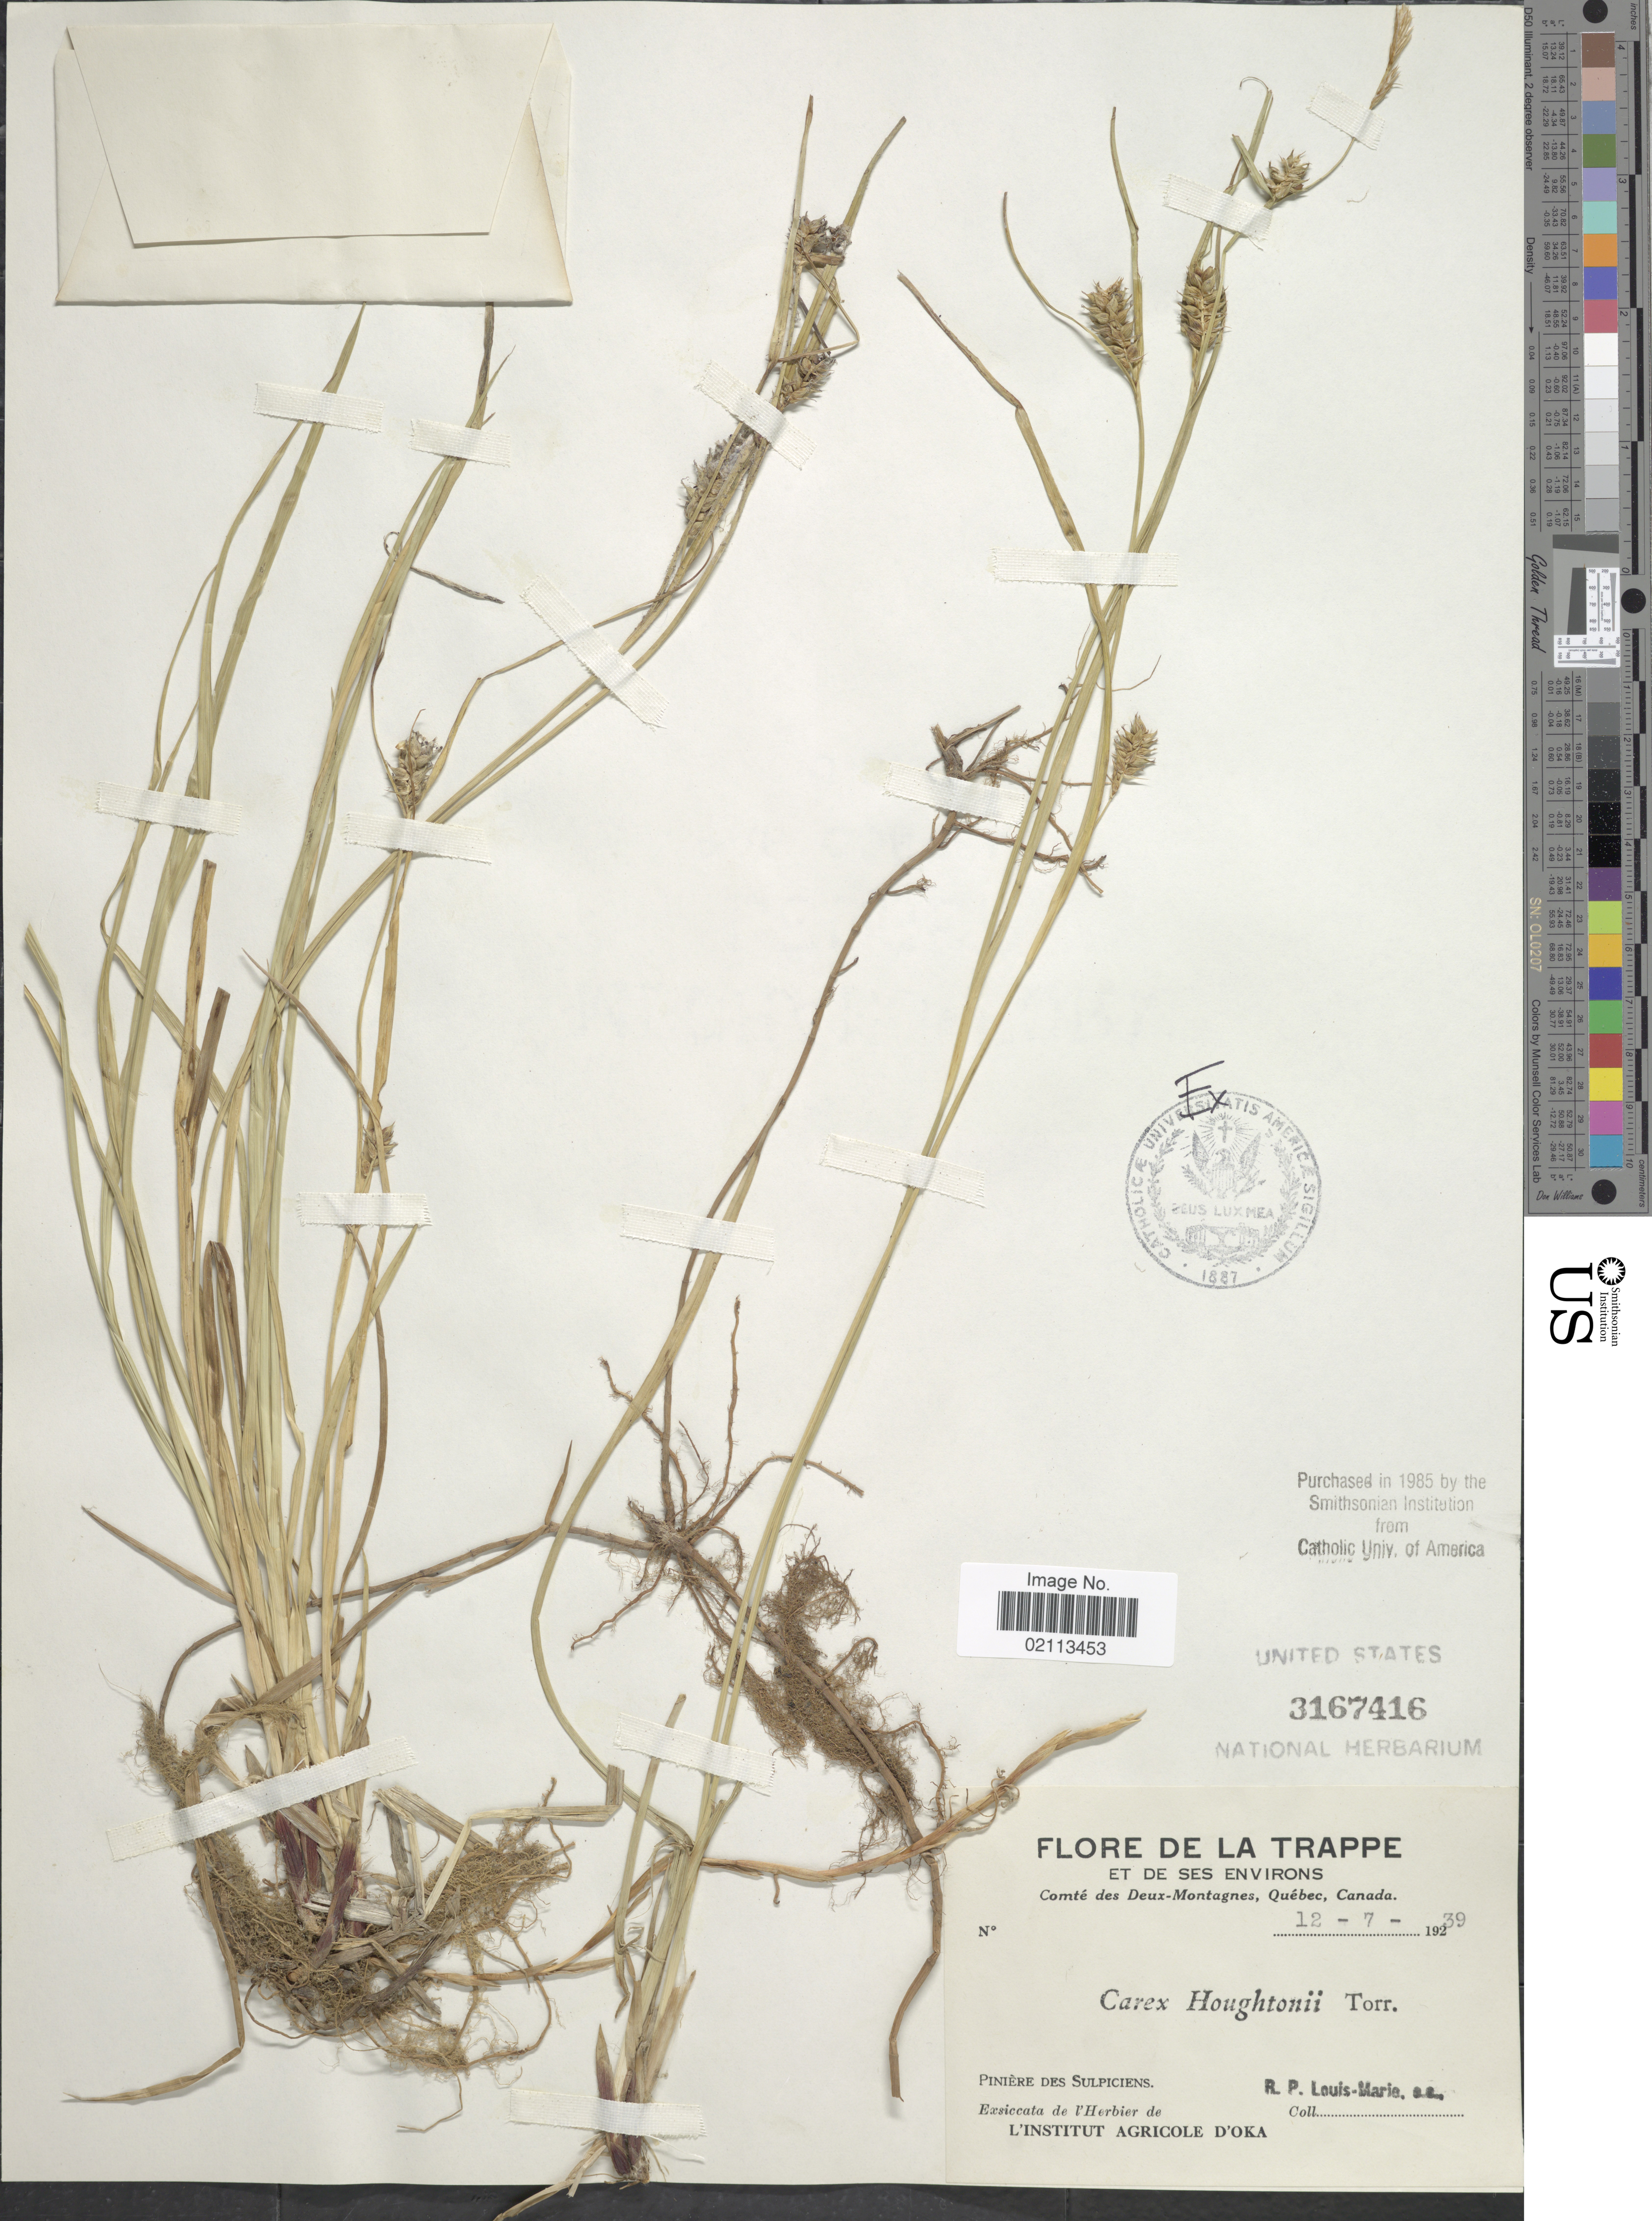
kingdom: Plantae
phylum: Tracheophyta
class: Liliopsida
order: Poales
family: Cyperaceae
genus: Carex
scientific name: Carex houghtoniana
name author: Torr. ex Dewey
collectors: L.-M. LaLonde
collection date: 1939-07-12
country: Canada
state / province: Quebec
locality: De La Trappe Et De Ses Environs, Comté des Deux-Montagnes, Pinière Des Sulpiciens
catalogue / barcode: US 3167416